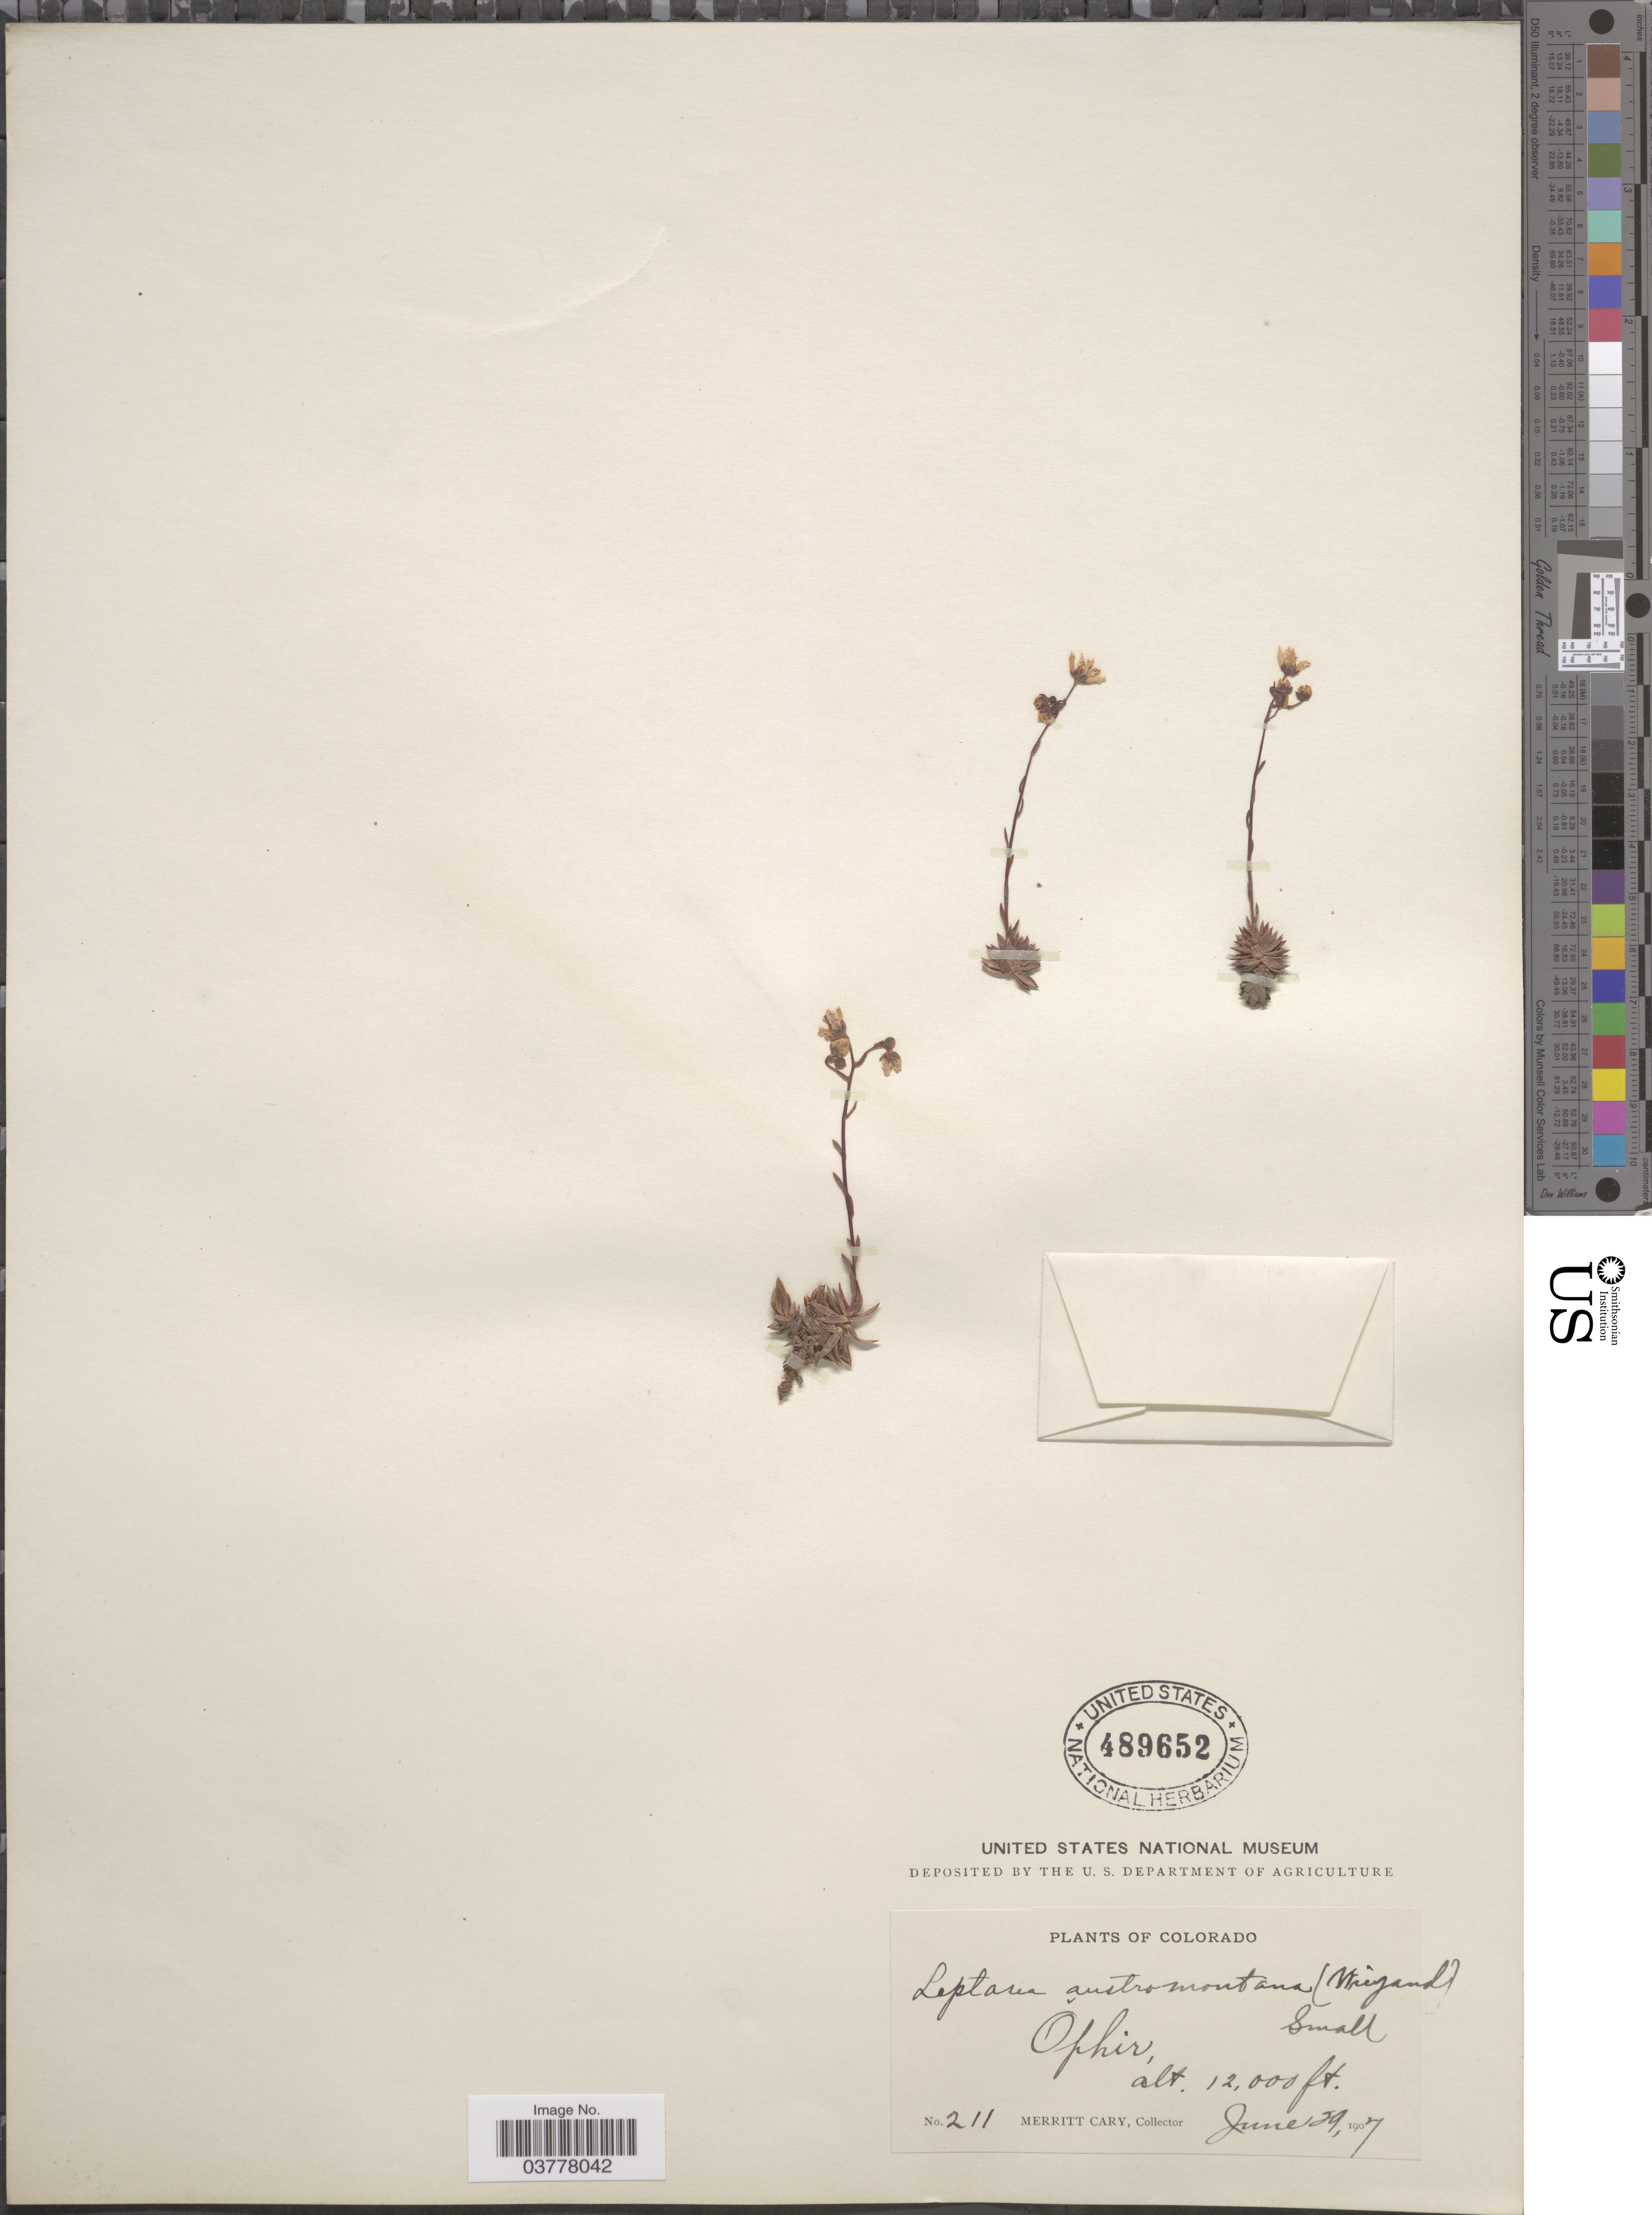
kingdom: Plantae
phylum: Tracheophyta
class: Magnoliopsida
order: Saxifragales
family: Saxifragaceae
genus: Saxifraga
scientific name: Saxifraga bronchialis subsp. austromontana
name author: (Wiegand) Piper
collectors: M. Cary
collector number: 211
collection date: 1907-06-29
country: United States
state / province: Colorado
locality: Ophir.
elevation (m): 3658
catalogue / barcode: US 489652